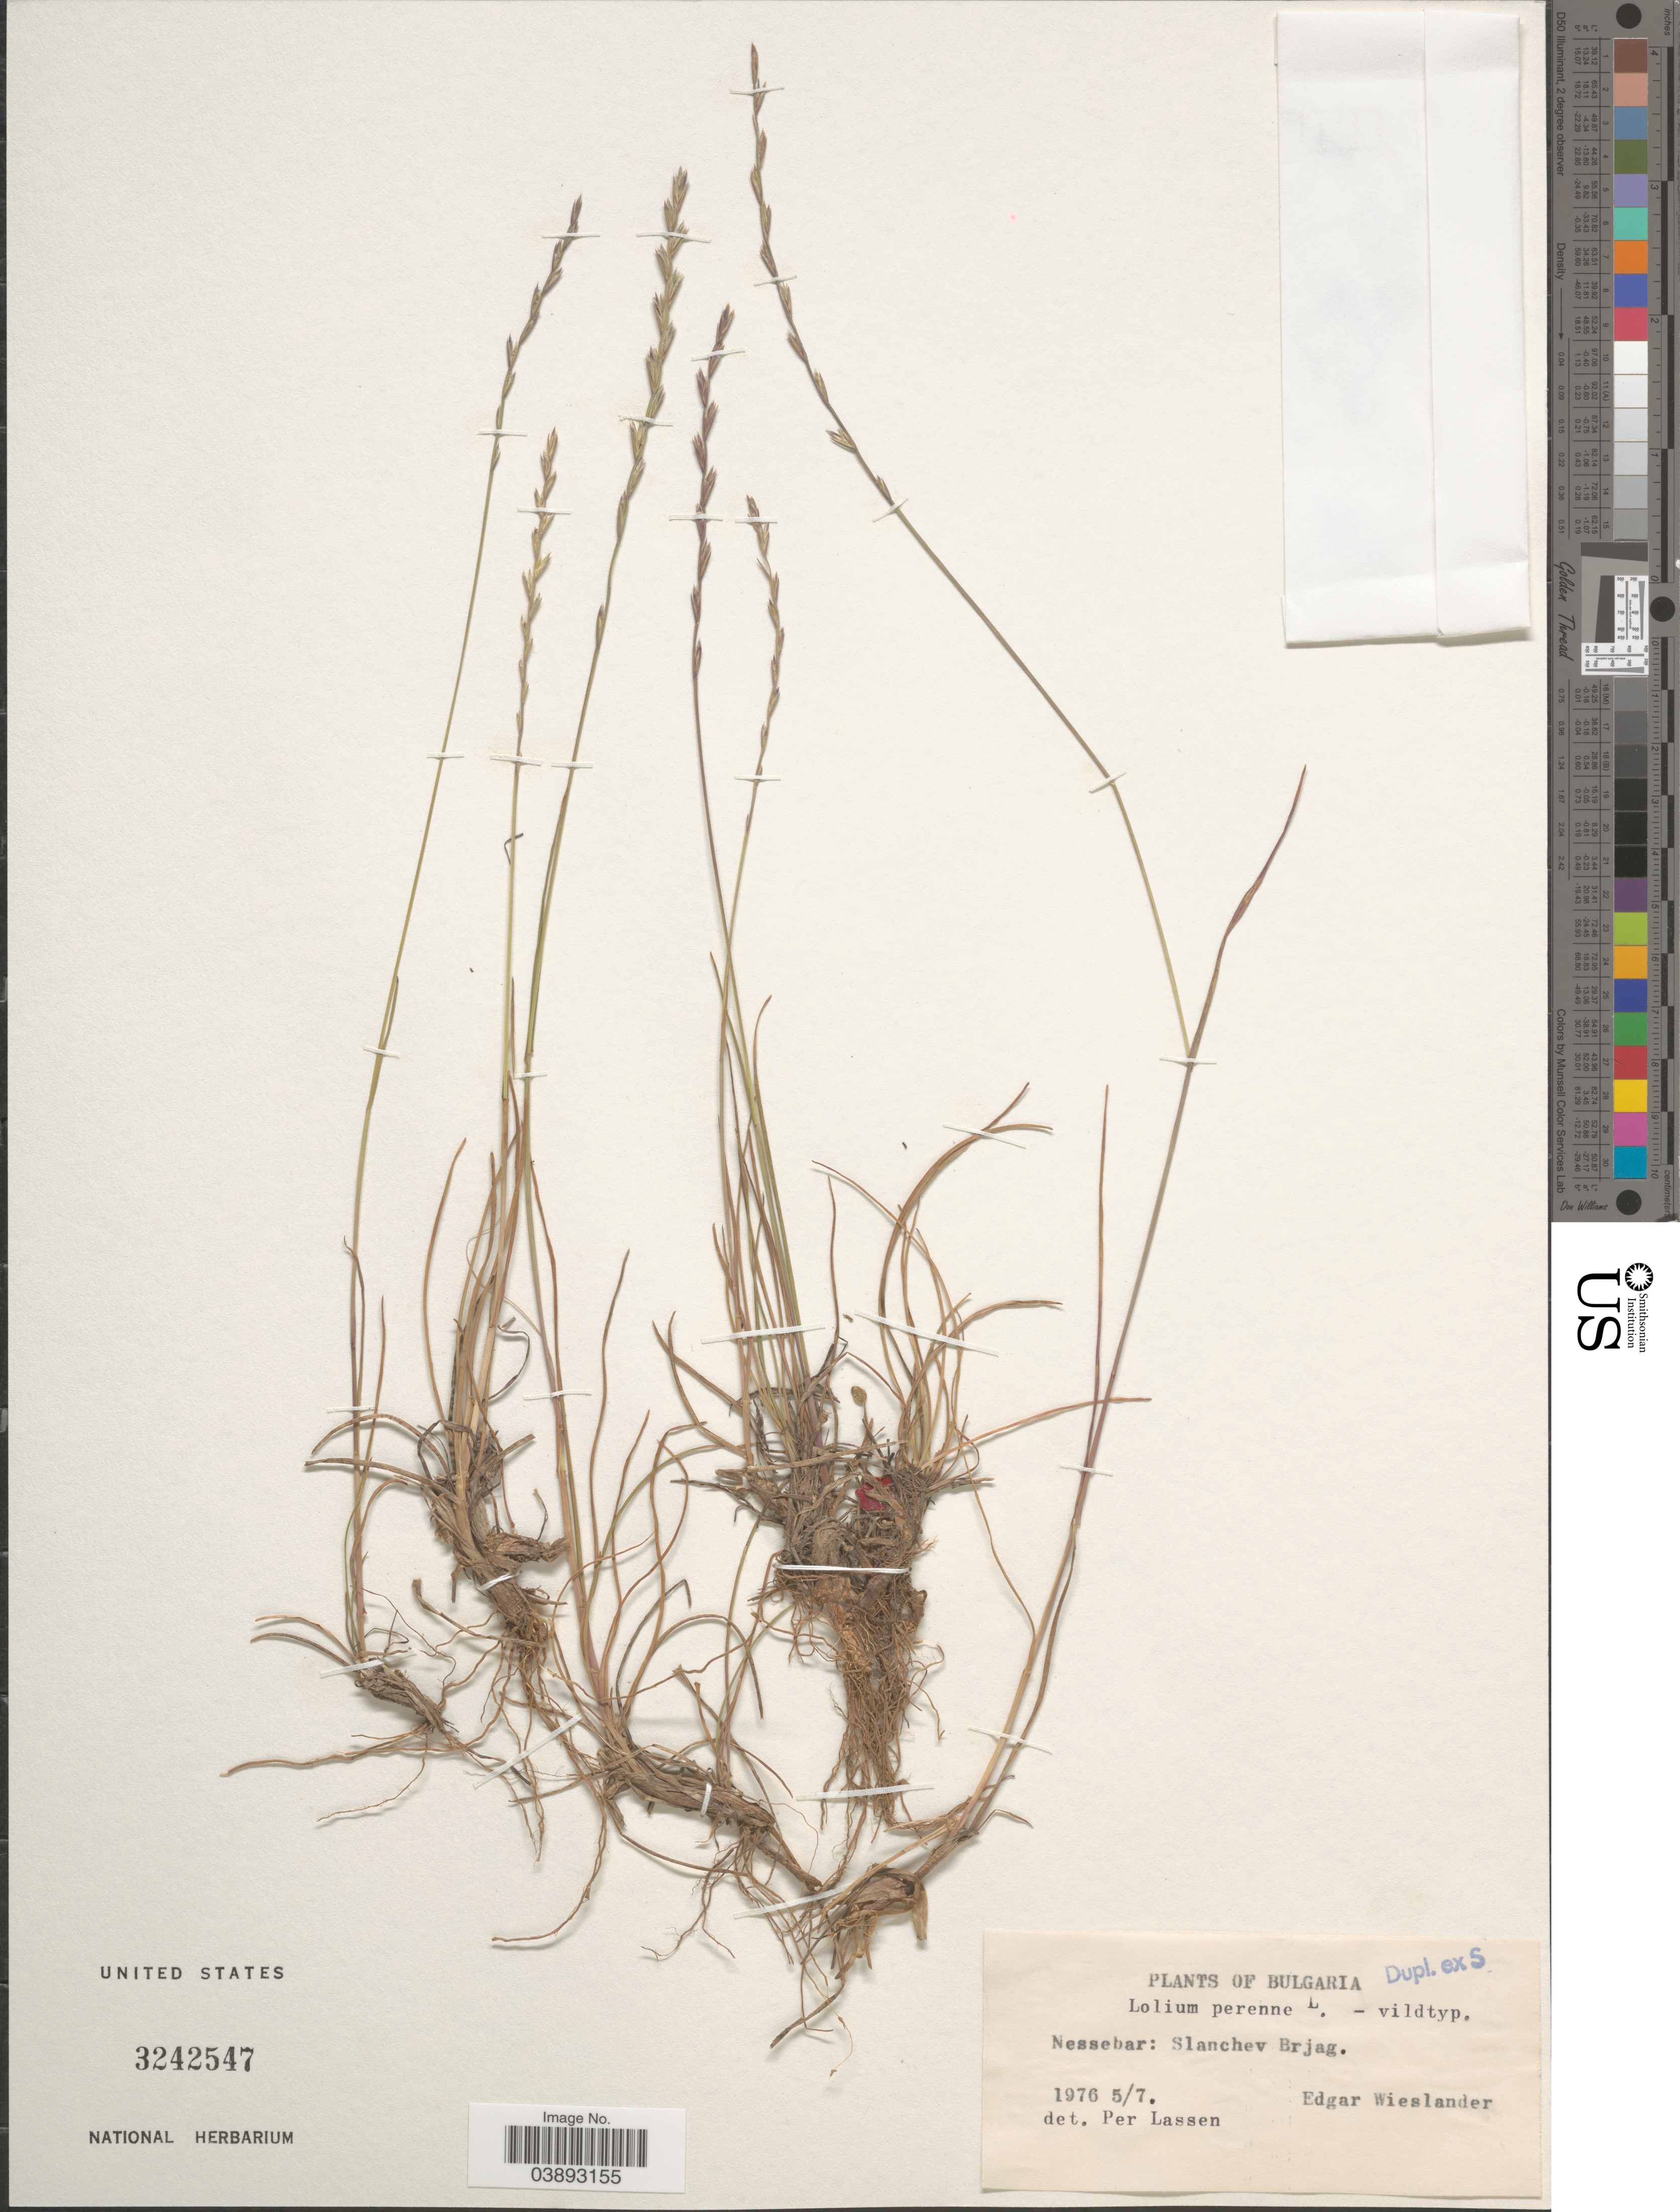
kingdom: Plantae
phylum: Tracheophyta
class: Liliopsida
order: Poales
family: Poaceae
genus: Lolium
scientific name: Lolium perenne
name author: L.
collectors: E. Wieslander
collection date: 1976-05-07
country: Bulgaria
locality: Nessebar: Slanchev Brjag.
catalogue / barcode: US 3242547